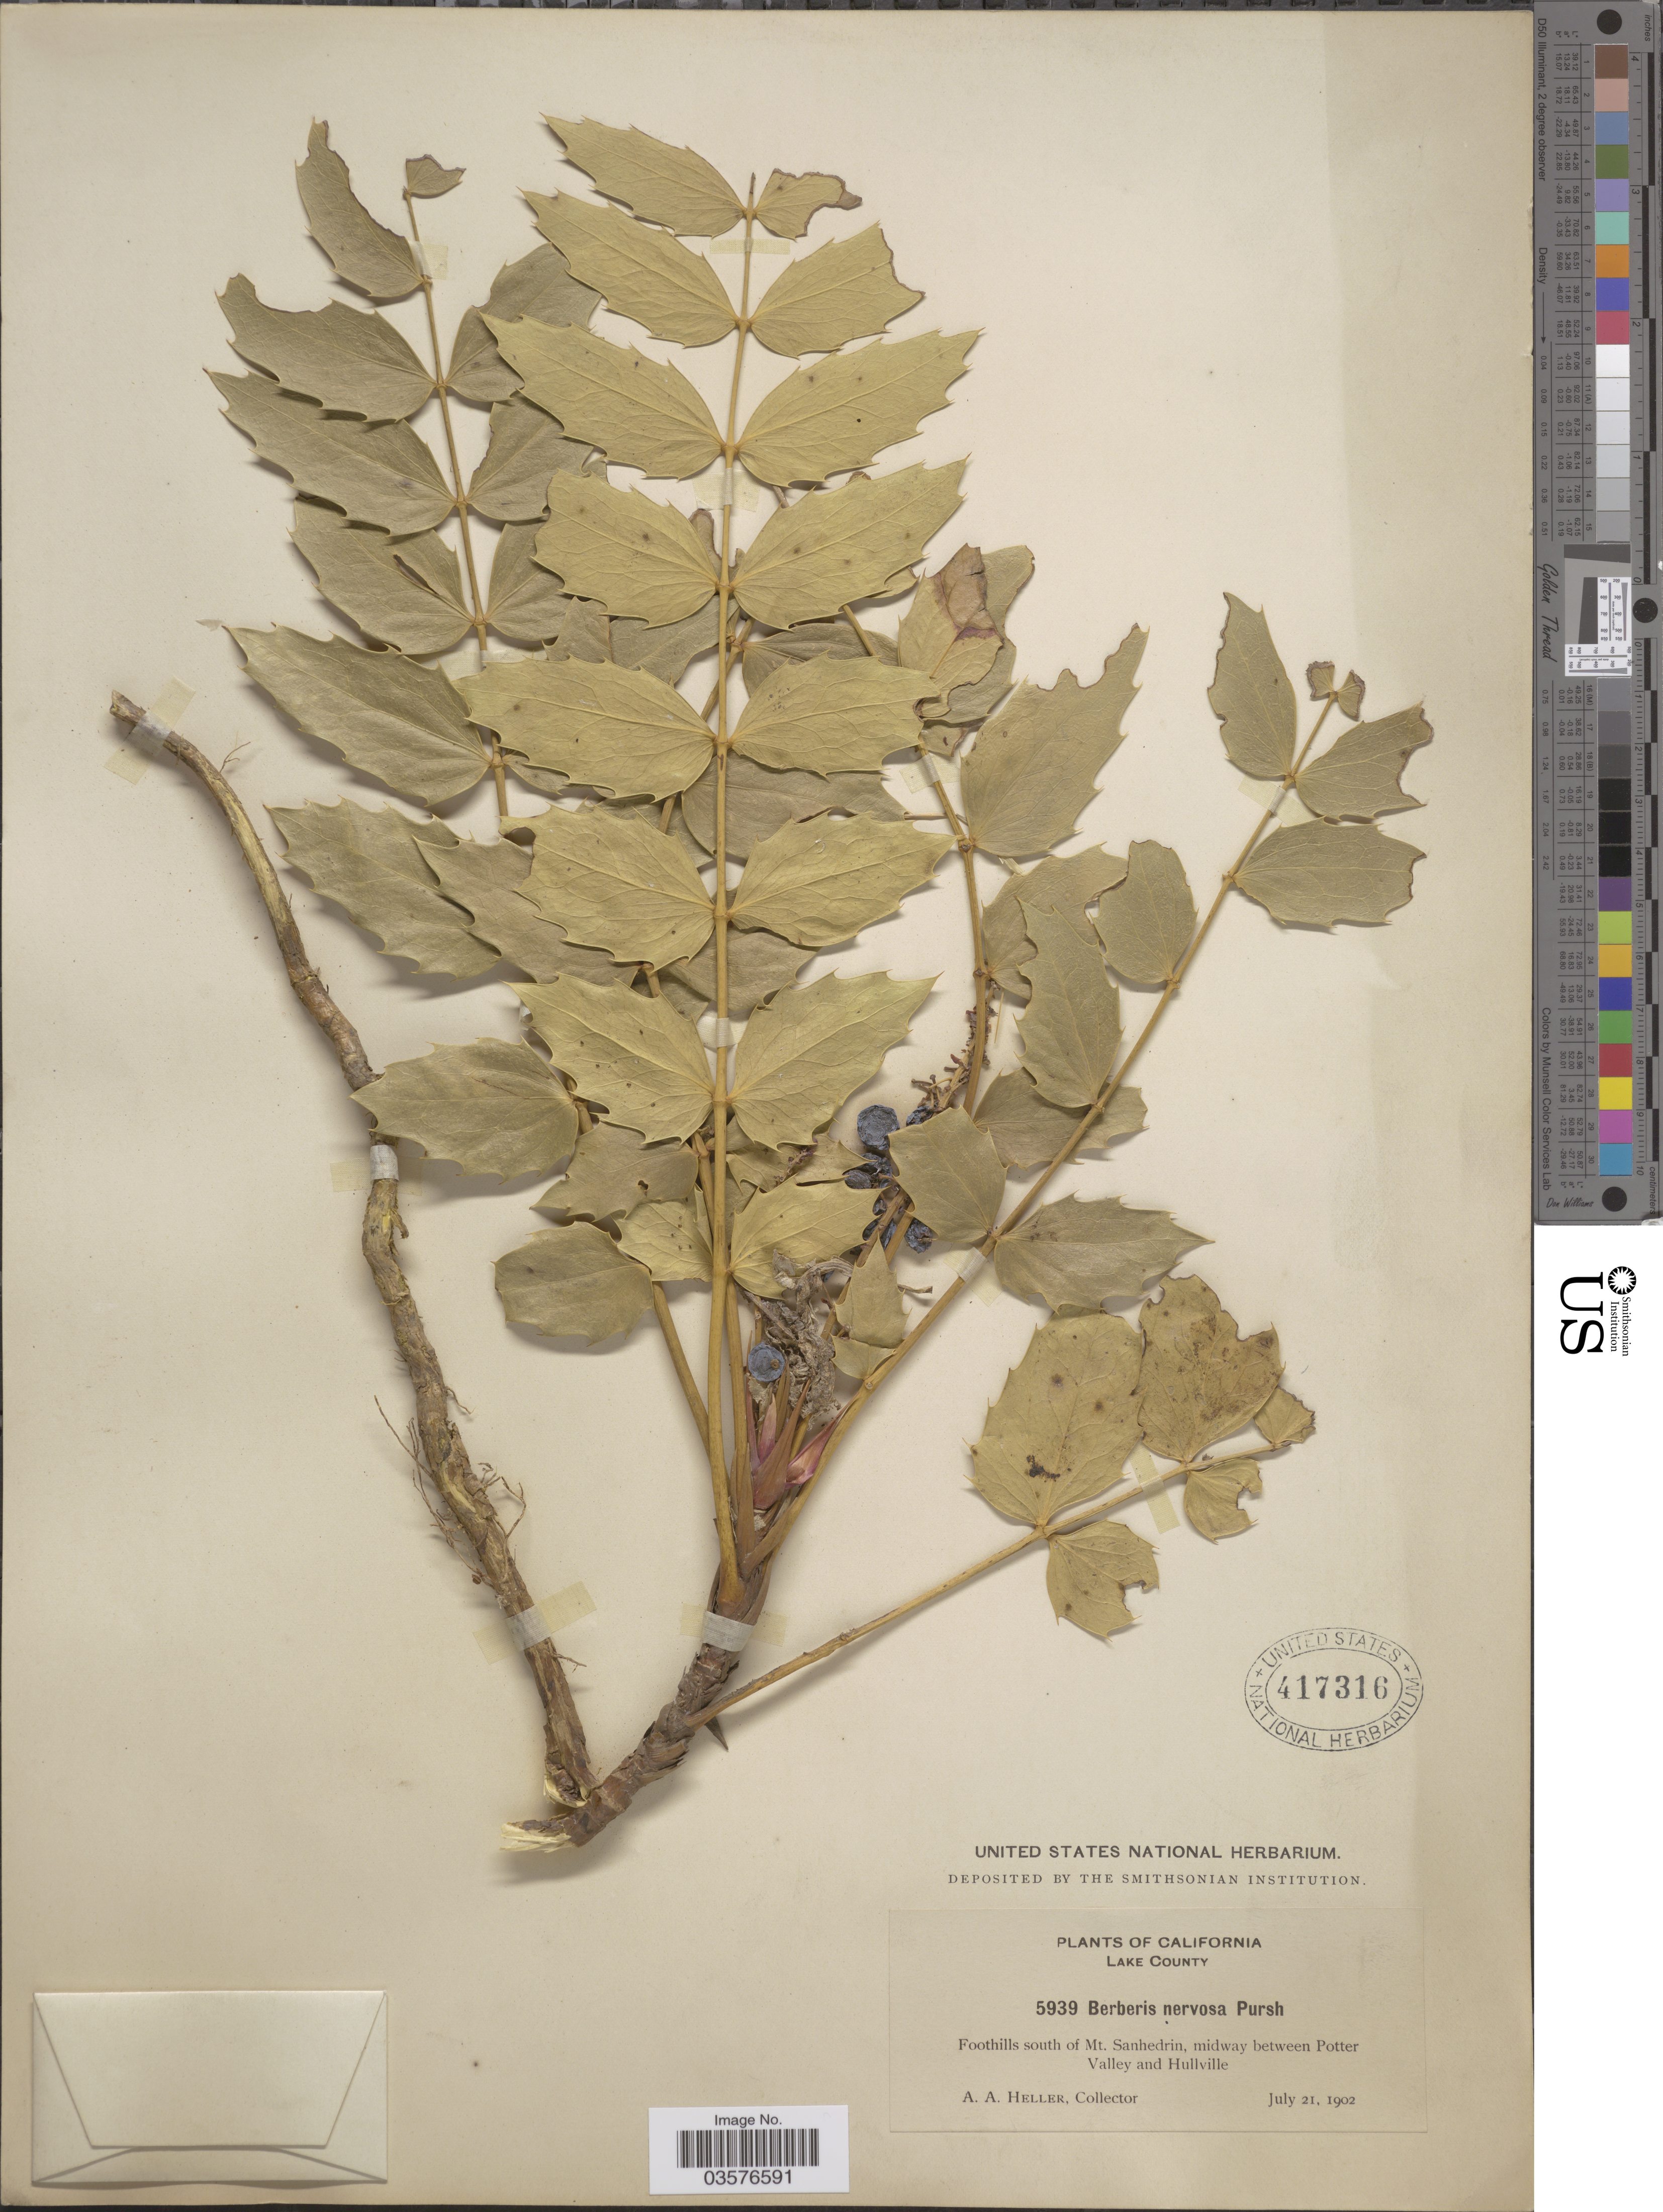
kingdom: Plantae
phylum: Tracheophyta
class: Magnoliopsida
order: Ranunculales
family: Berberidaceae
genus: Mahonia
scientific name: Mahonia nervosa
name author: (Pursh) Nutt.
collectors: A. A. Heller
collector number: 5939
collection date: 1902-07-21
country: United States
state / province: California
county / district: Lake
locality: Lake County. Foothills south of Mt. Sanhedrin, midway between Potter Valley and Hullville.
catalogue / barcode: US 417316